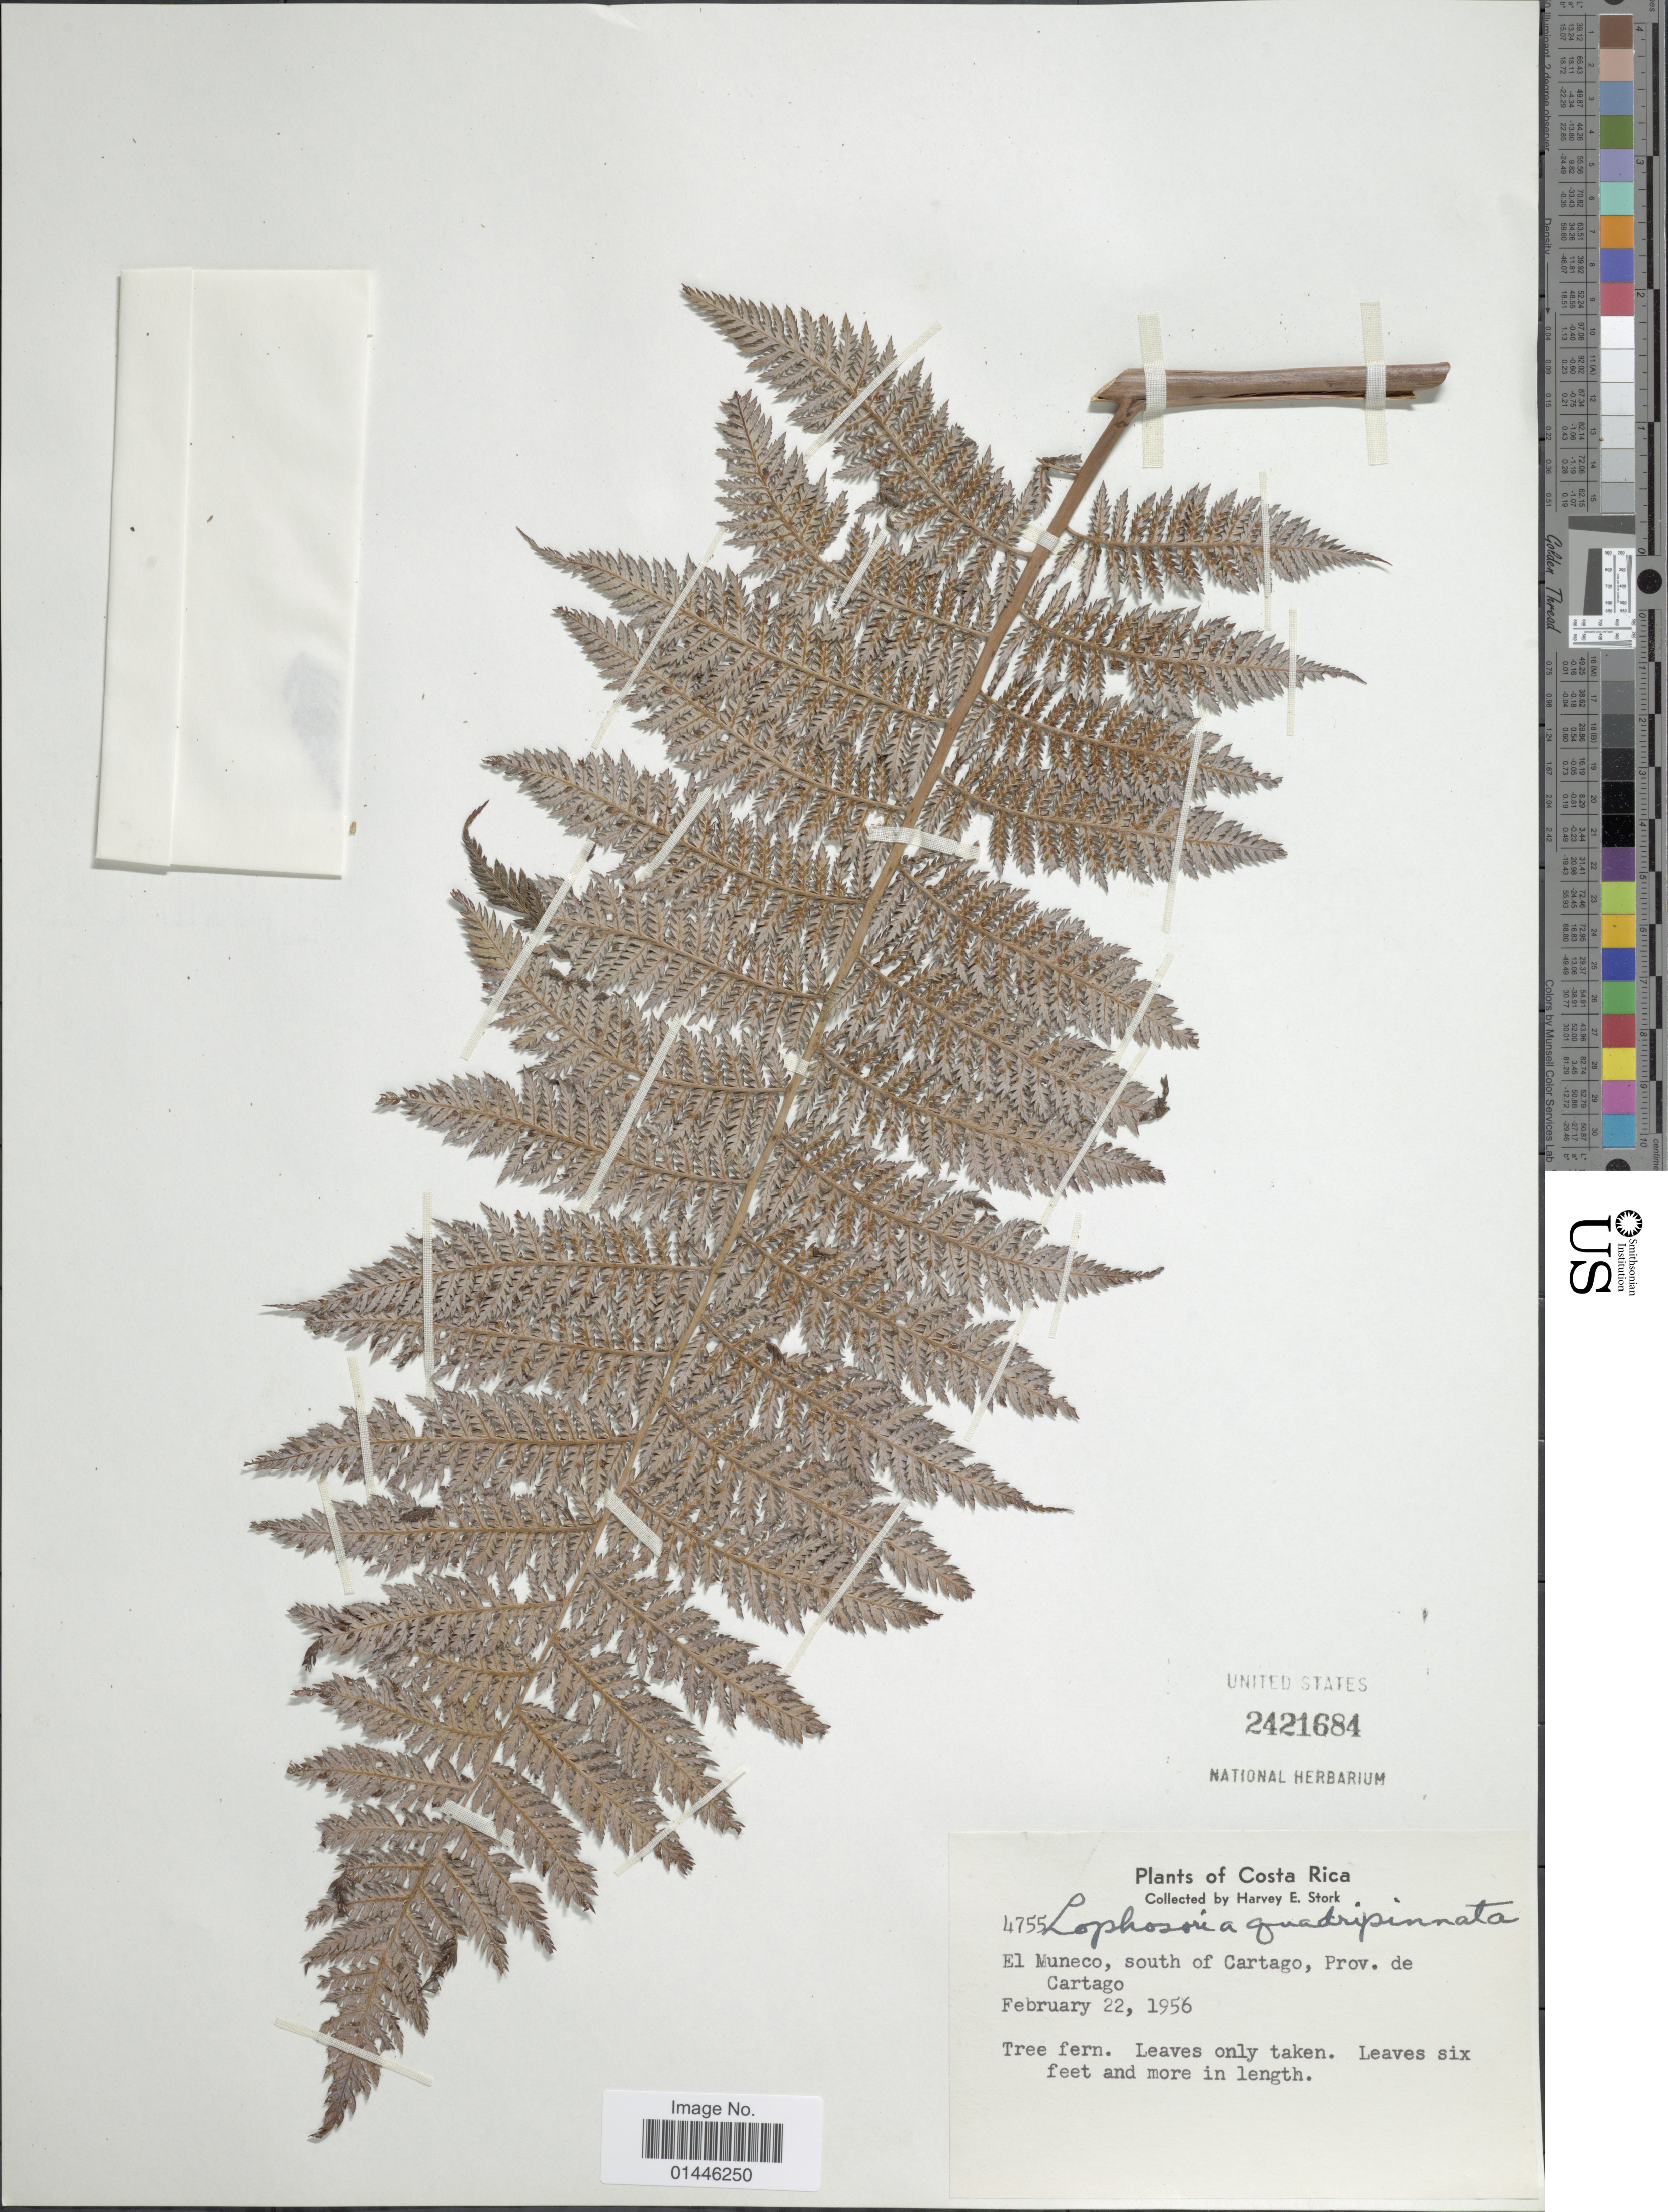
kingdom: Plantae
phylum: Tracheophyta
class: Polypodiopsida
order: Cyatheales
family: Dicksoniaceae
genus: Lophosoria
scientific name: Lophosoria quadripinnata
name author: (J.F. Gmel.) C. Chr.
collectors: H. E. Stork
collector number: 4755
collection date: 1956-02-22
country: Costa Rica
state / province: Cartago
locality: El Muneco, south of Cartago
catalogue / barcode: US 2421684